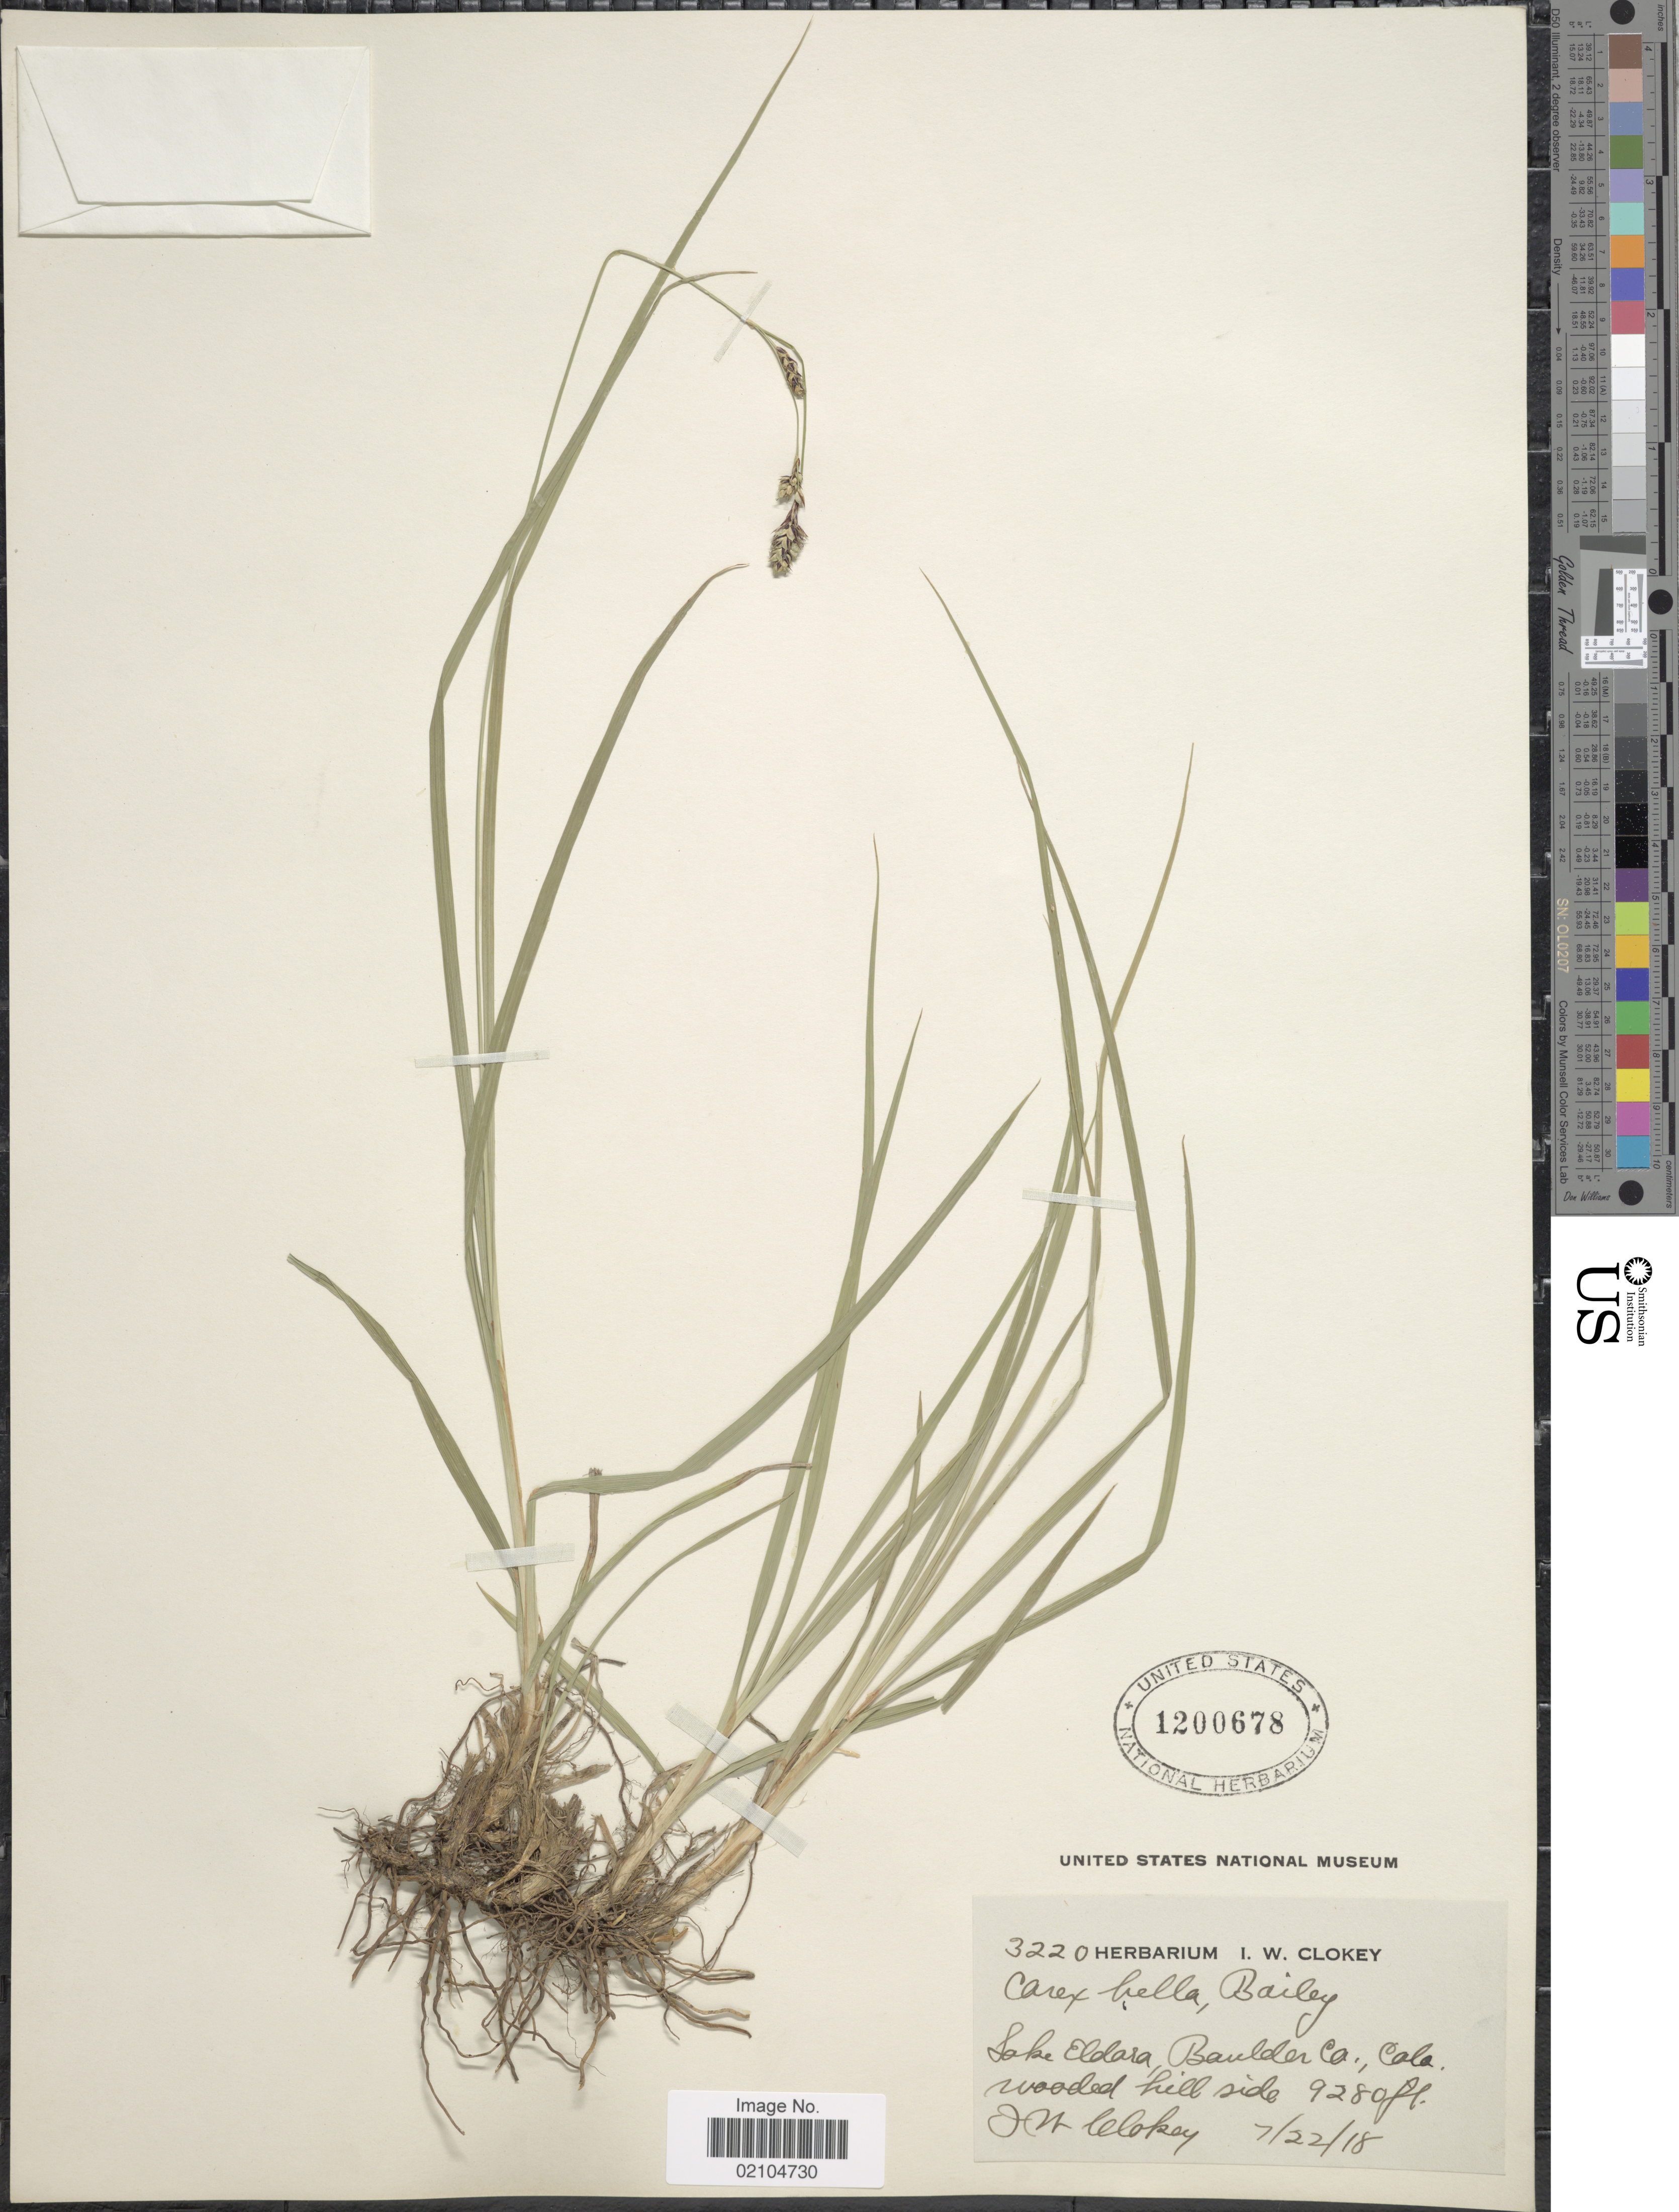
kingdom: Plantae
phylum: Tracheophyta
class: Liliopsida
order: Poales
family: Cyperaceae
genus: Carex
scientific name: Carex bella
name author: L.H. Bailey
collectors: I. W. Clokey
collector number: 3220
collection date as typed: Transcribed d/m/y: 22/7/18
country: United States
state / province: Colorado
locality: Lake Eldara, Boulder Co., Colo.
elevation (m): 2829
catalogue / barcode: US 1200678